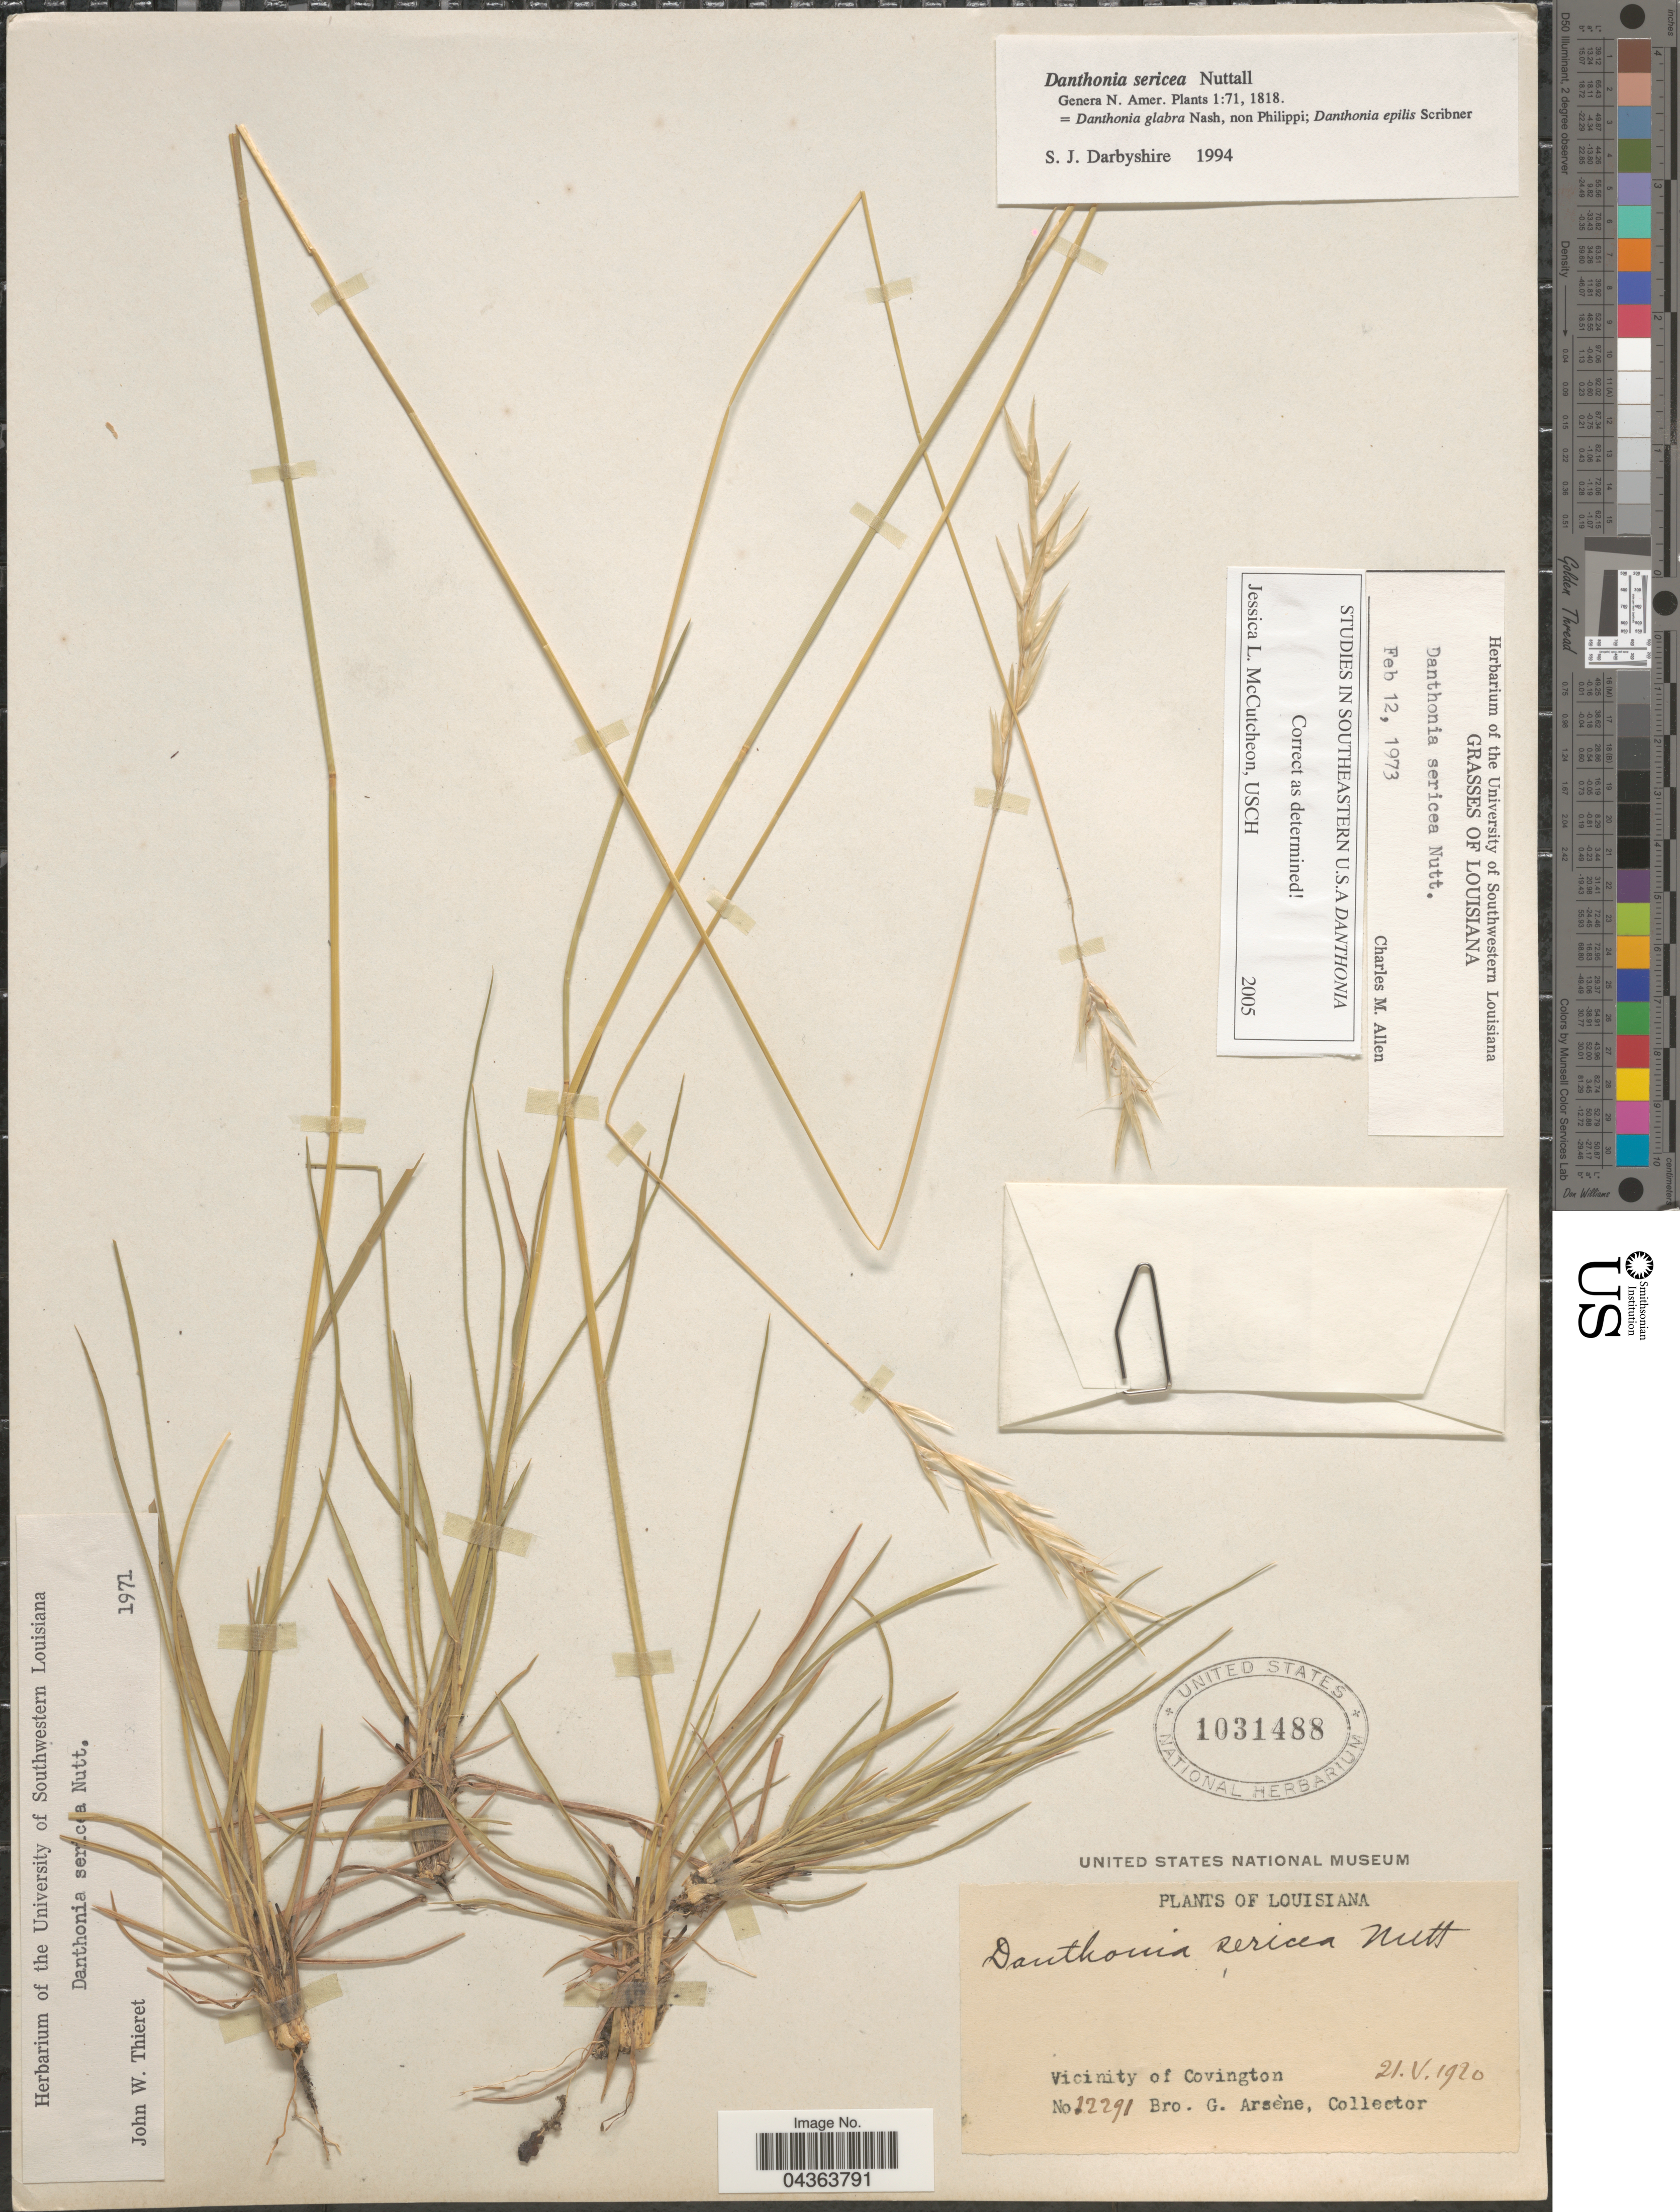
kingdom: Plantae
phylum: Tracheophyta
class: Liliopsida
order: Poales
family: Poaceae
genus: Danthonia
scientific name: Danthonia sericea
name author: Nutt.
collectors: Bro. G. Arsène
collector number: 12291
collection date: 1920-05-21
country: United States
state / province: Louisiana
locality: Vicinity of Covington.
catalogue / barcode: US 1031488